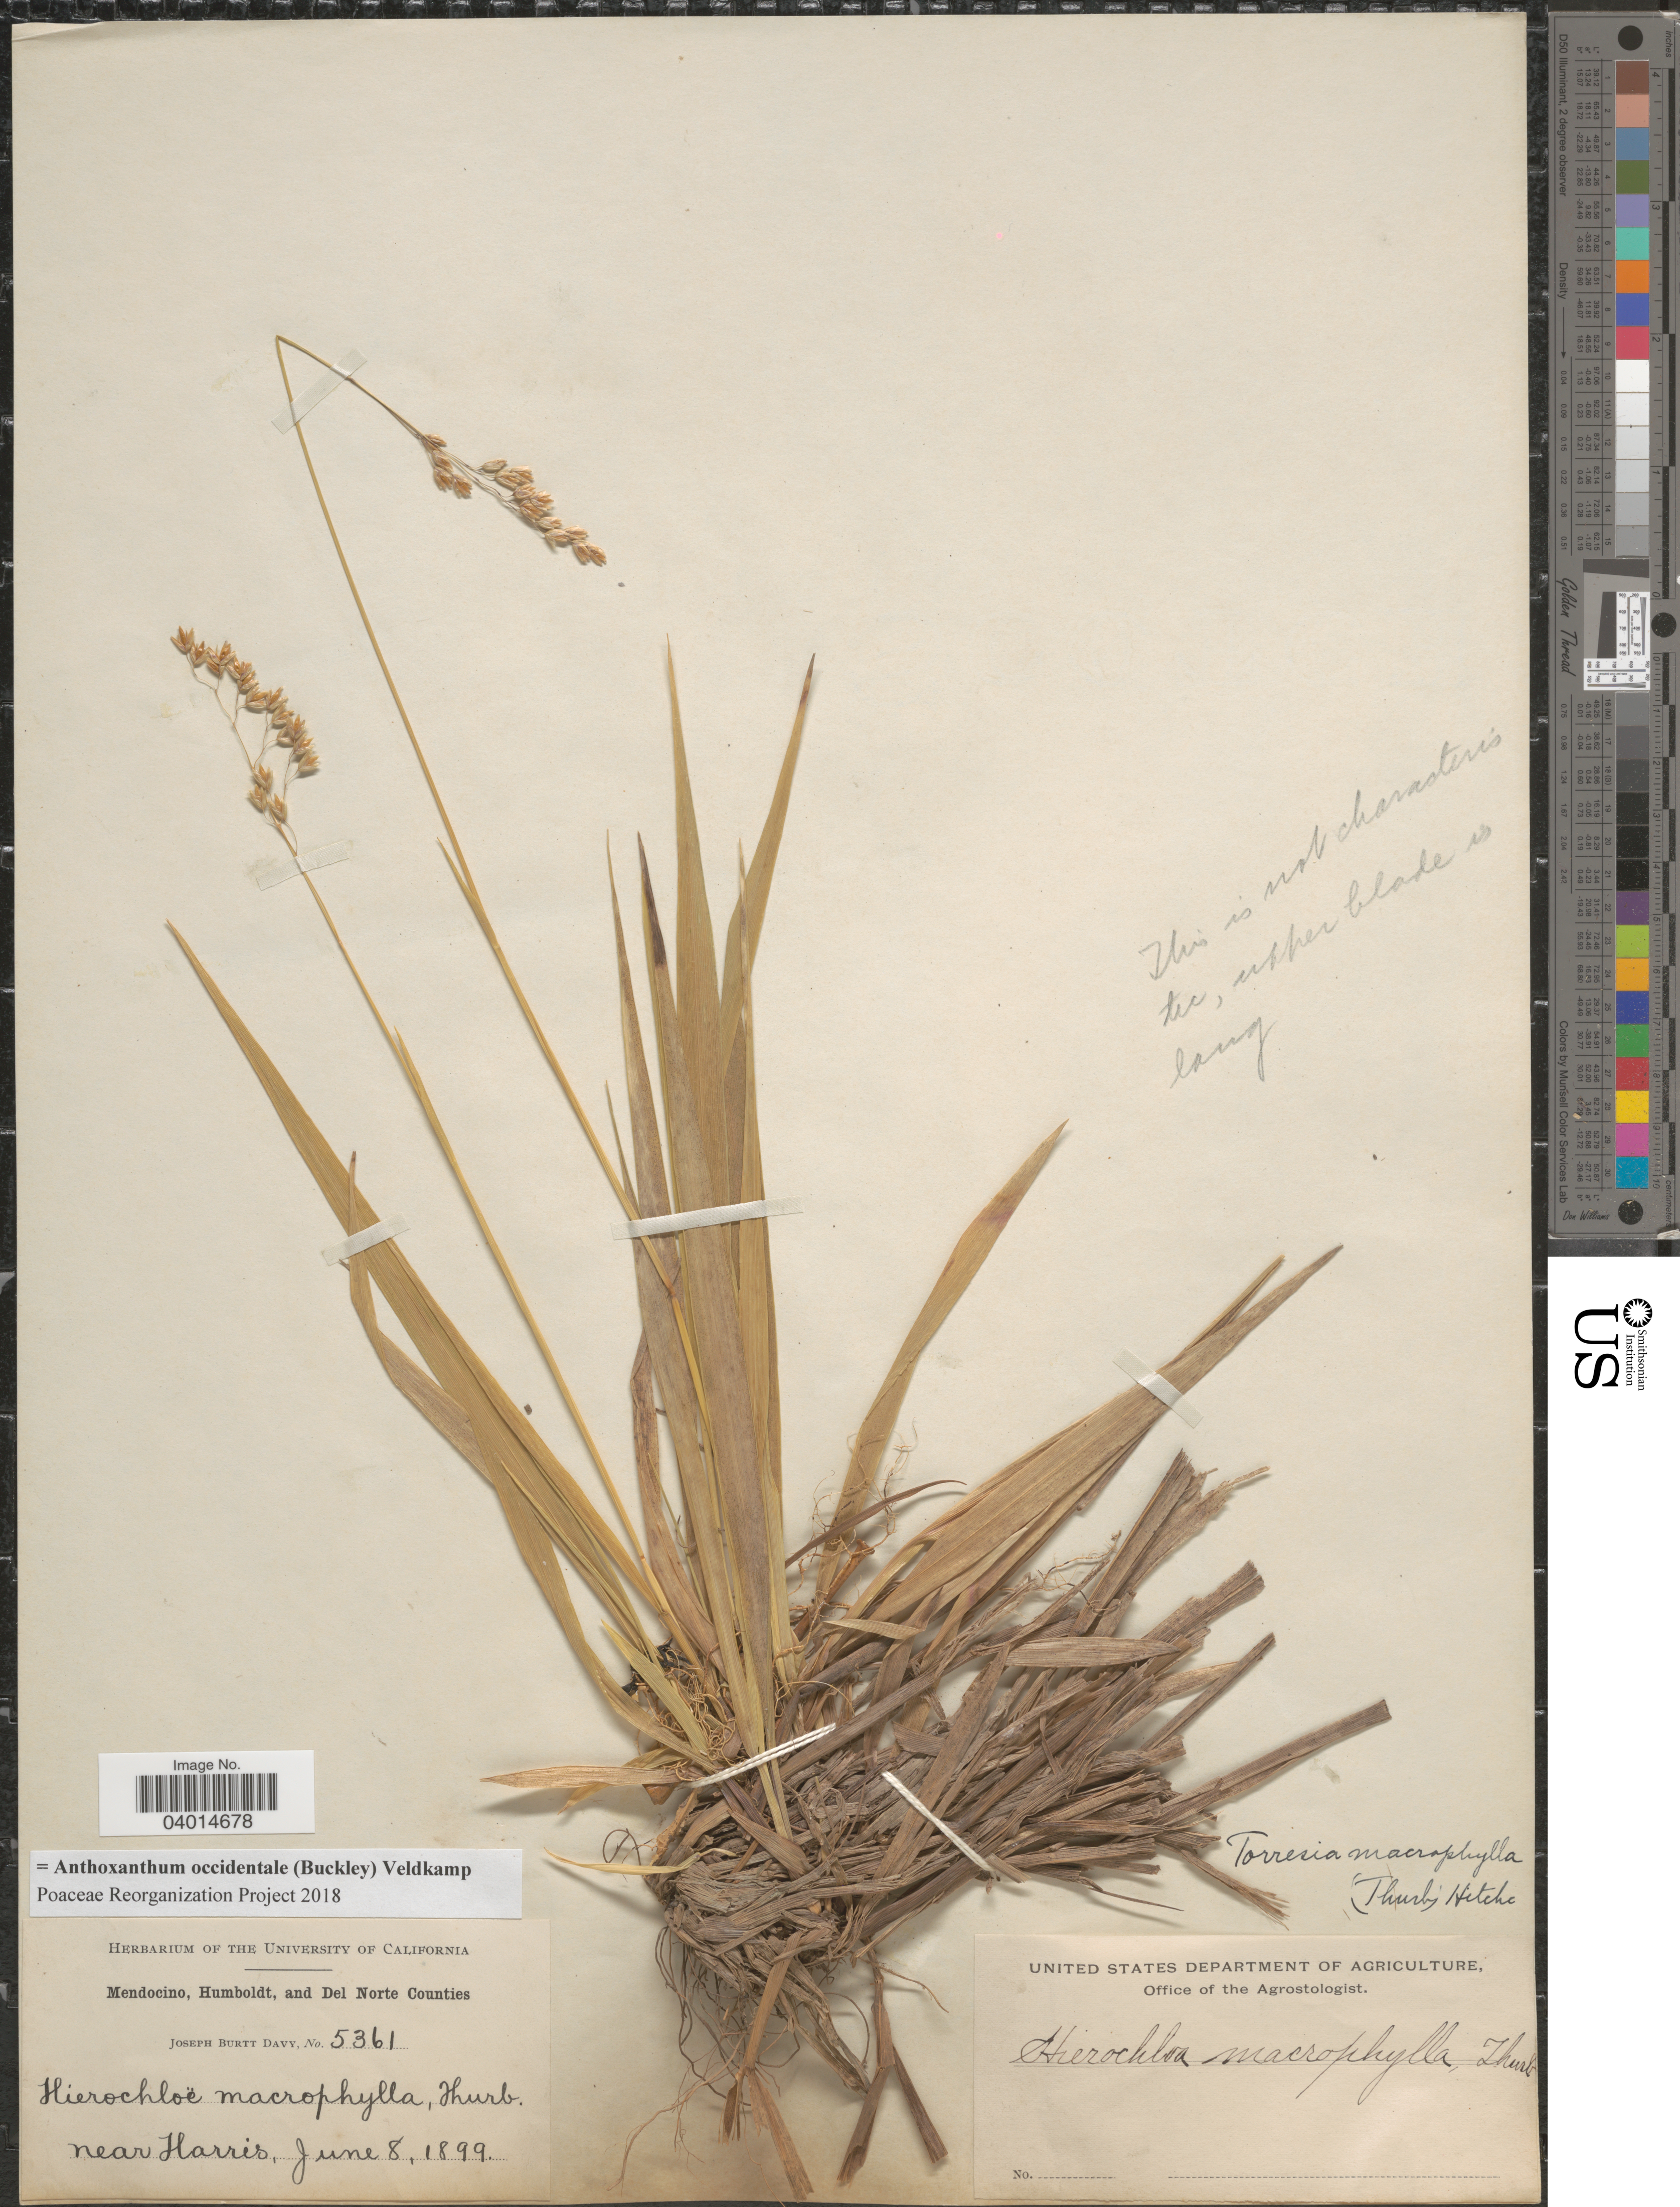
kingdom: Plantae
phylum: Tracheophyta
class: Liliopsida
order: Poales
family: Poaceae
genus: Anthoxanthum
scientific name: Anthoxanthum occidentale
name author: (Buckley) Veldkamp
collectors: J. Burtt Davy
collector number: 5361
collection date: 1899-06-08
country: United States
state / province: California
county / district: Mendocino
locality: Mendocino, Humboldt, and Del Norte Counties. Near Harris.